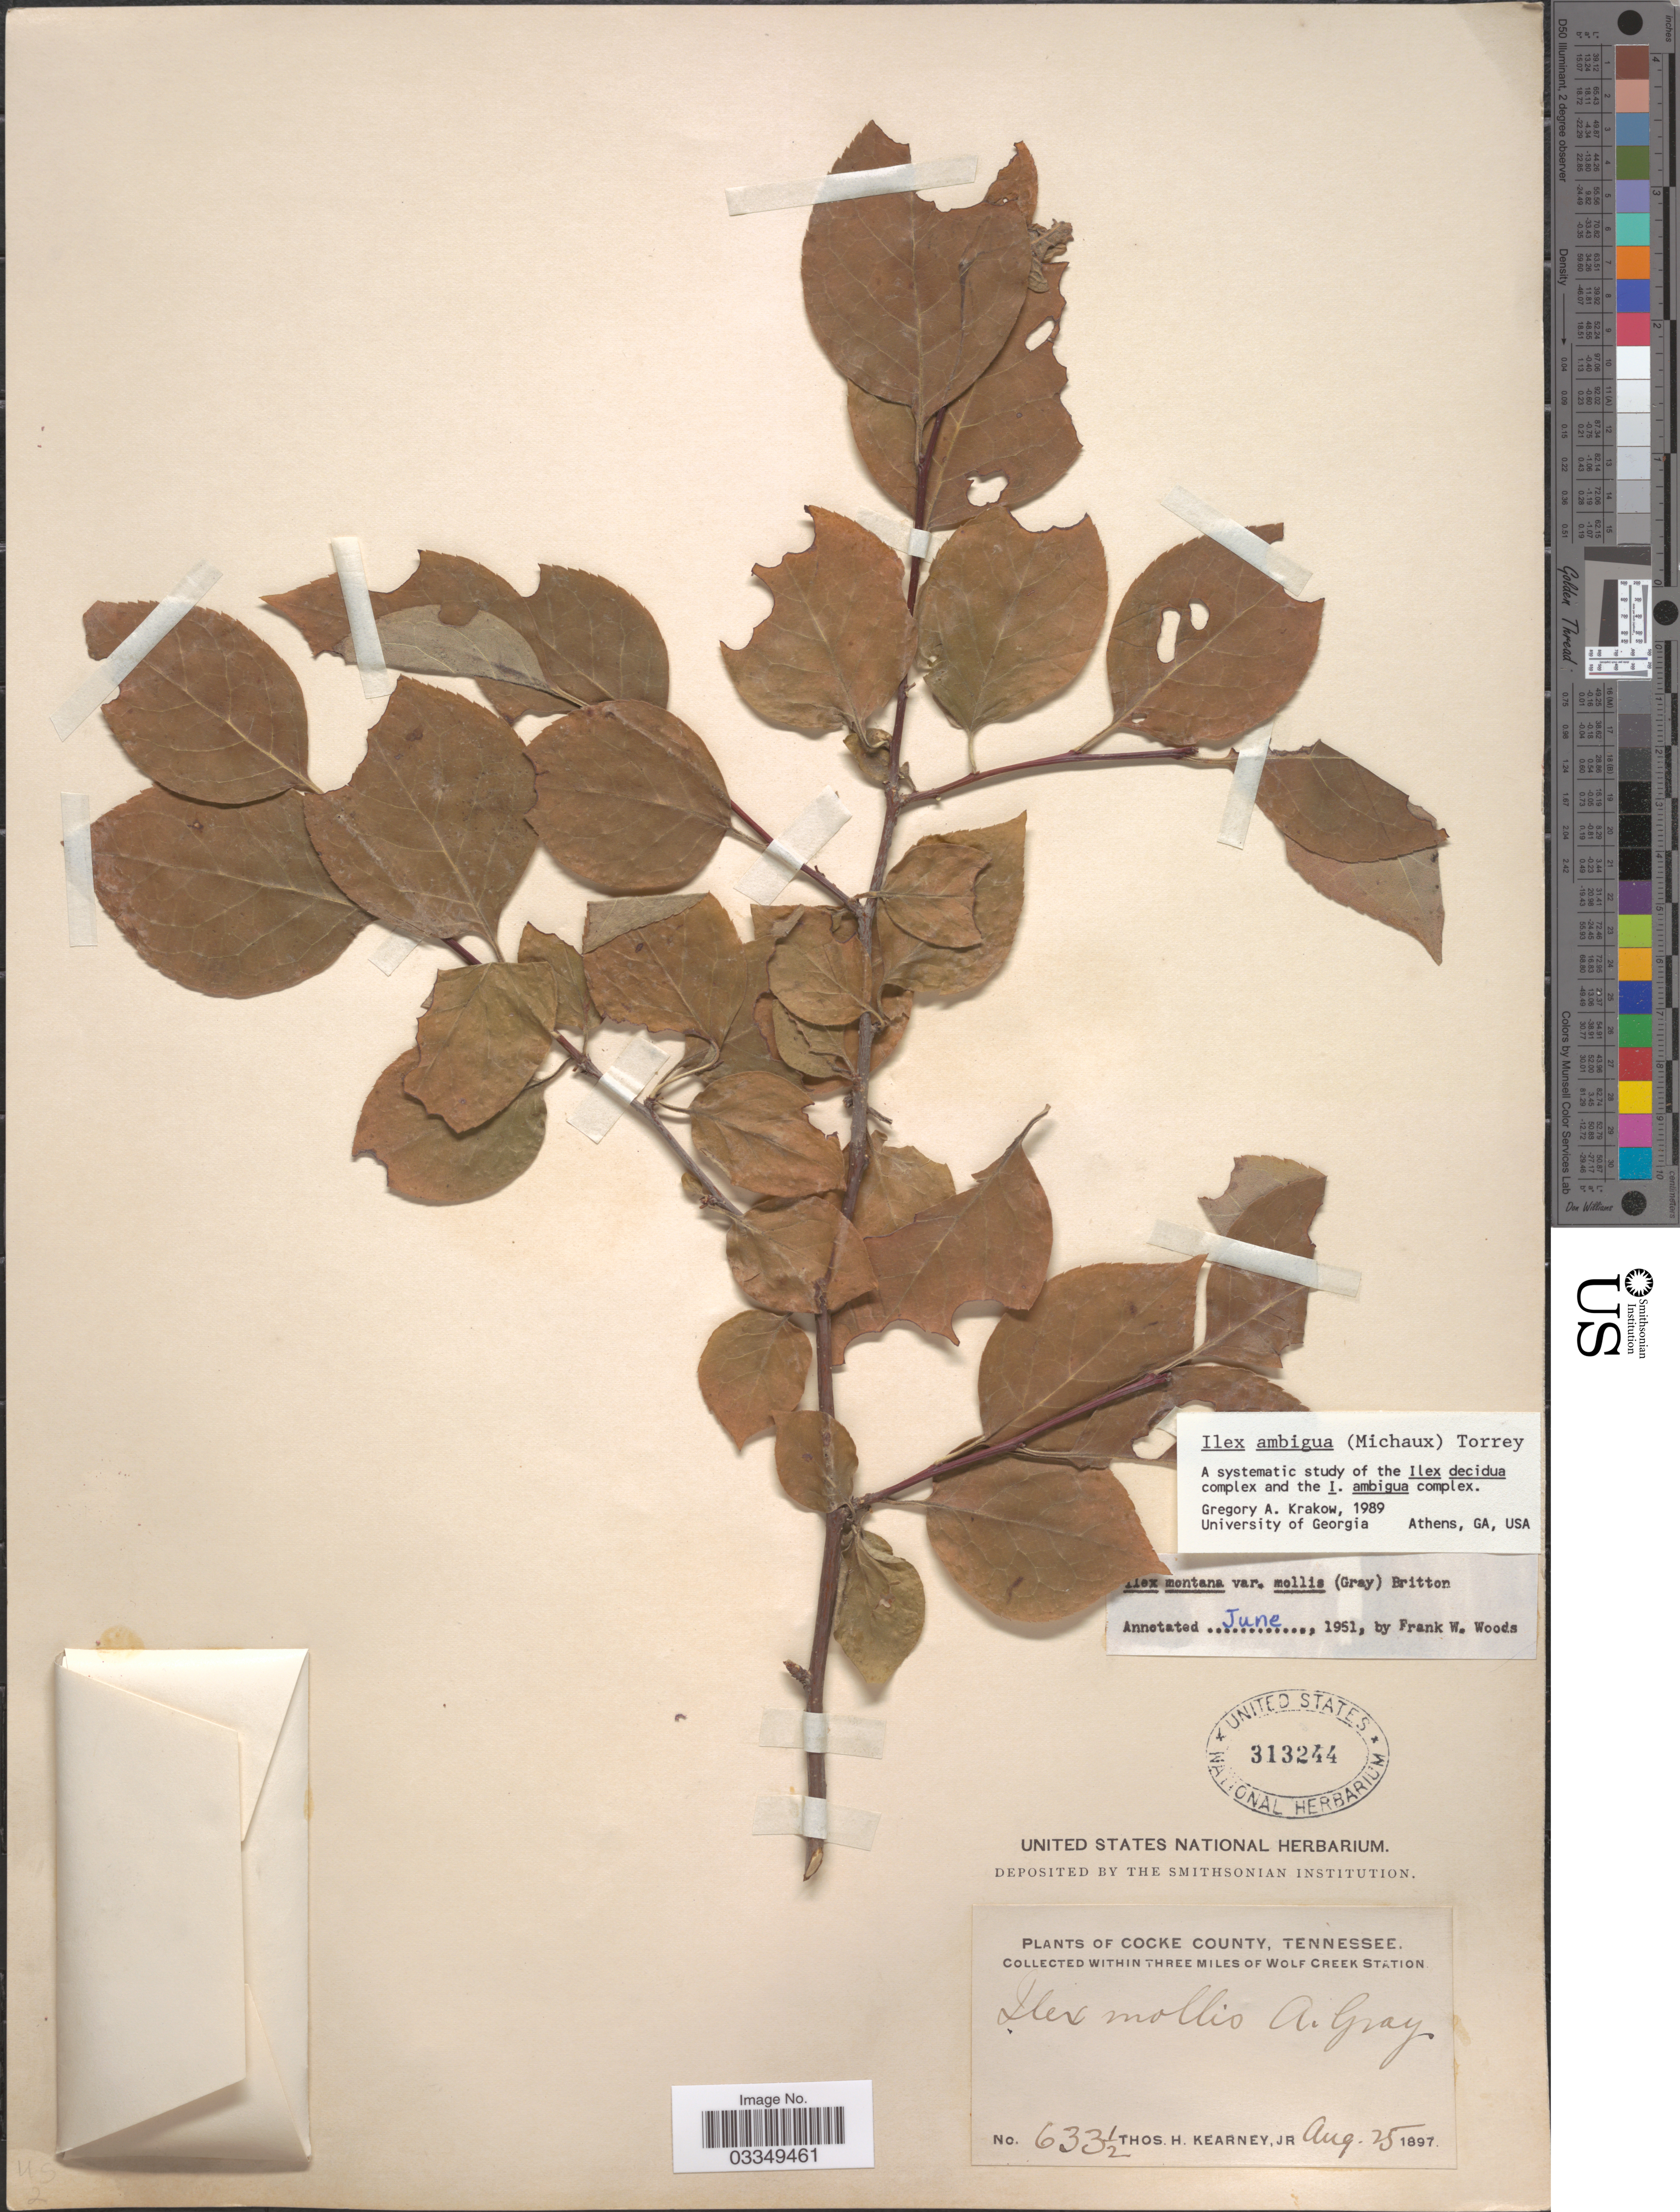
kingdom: Plantae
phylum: Tracheophyta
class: Magnoliopsida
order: Aquifoliales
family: Aquifoliaceae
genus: Ilex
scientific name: Ilex ambigua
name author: Chapm.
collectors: T. H. Kearney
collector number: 633½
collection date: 1897-08-25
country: United States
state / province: Tennessee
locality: Cocke County, within three miles of Wolf Creek Station.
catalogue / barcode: US 313244